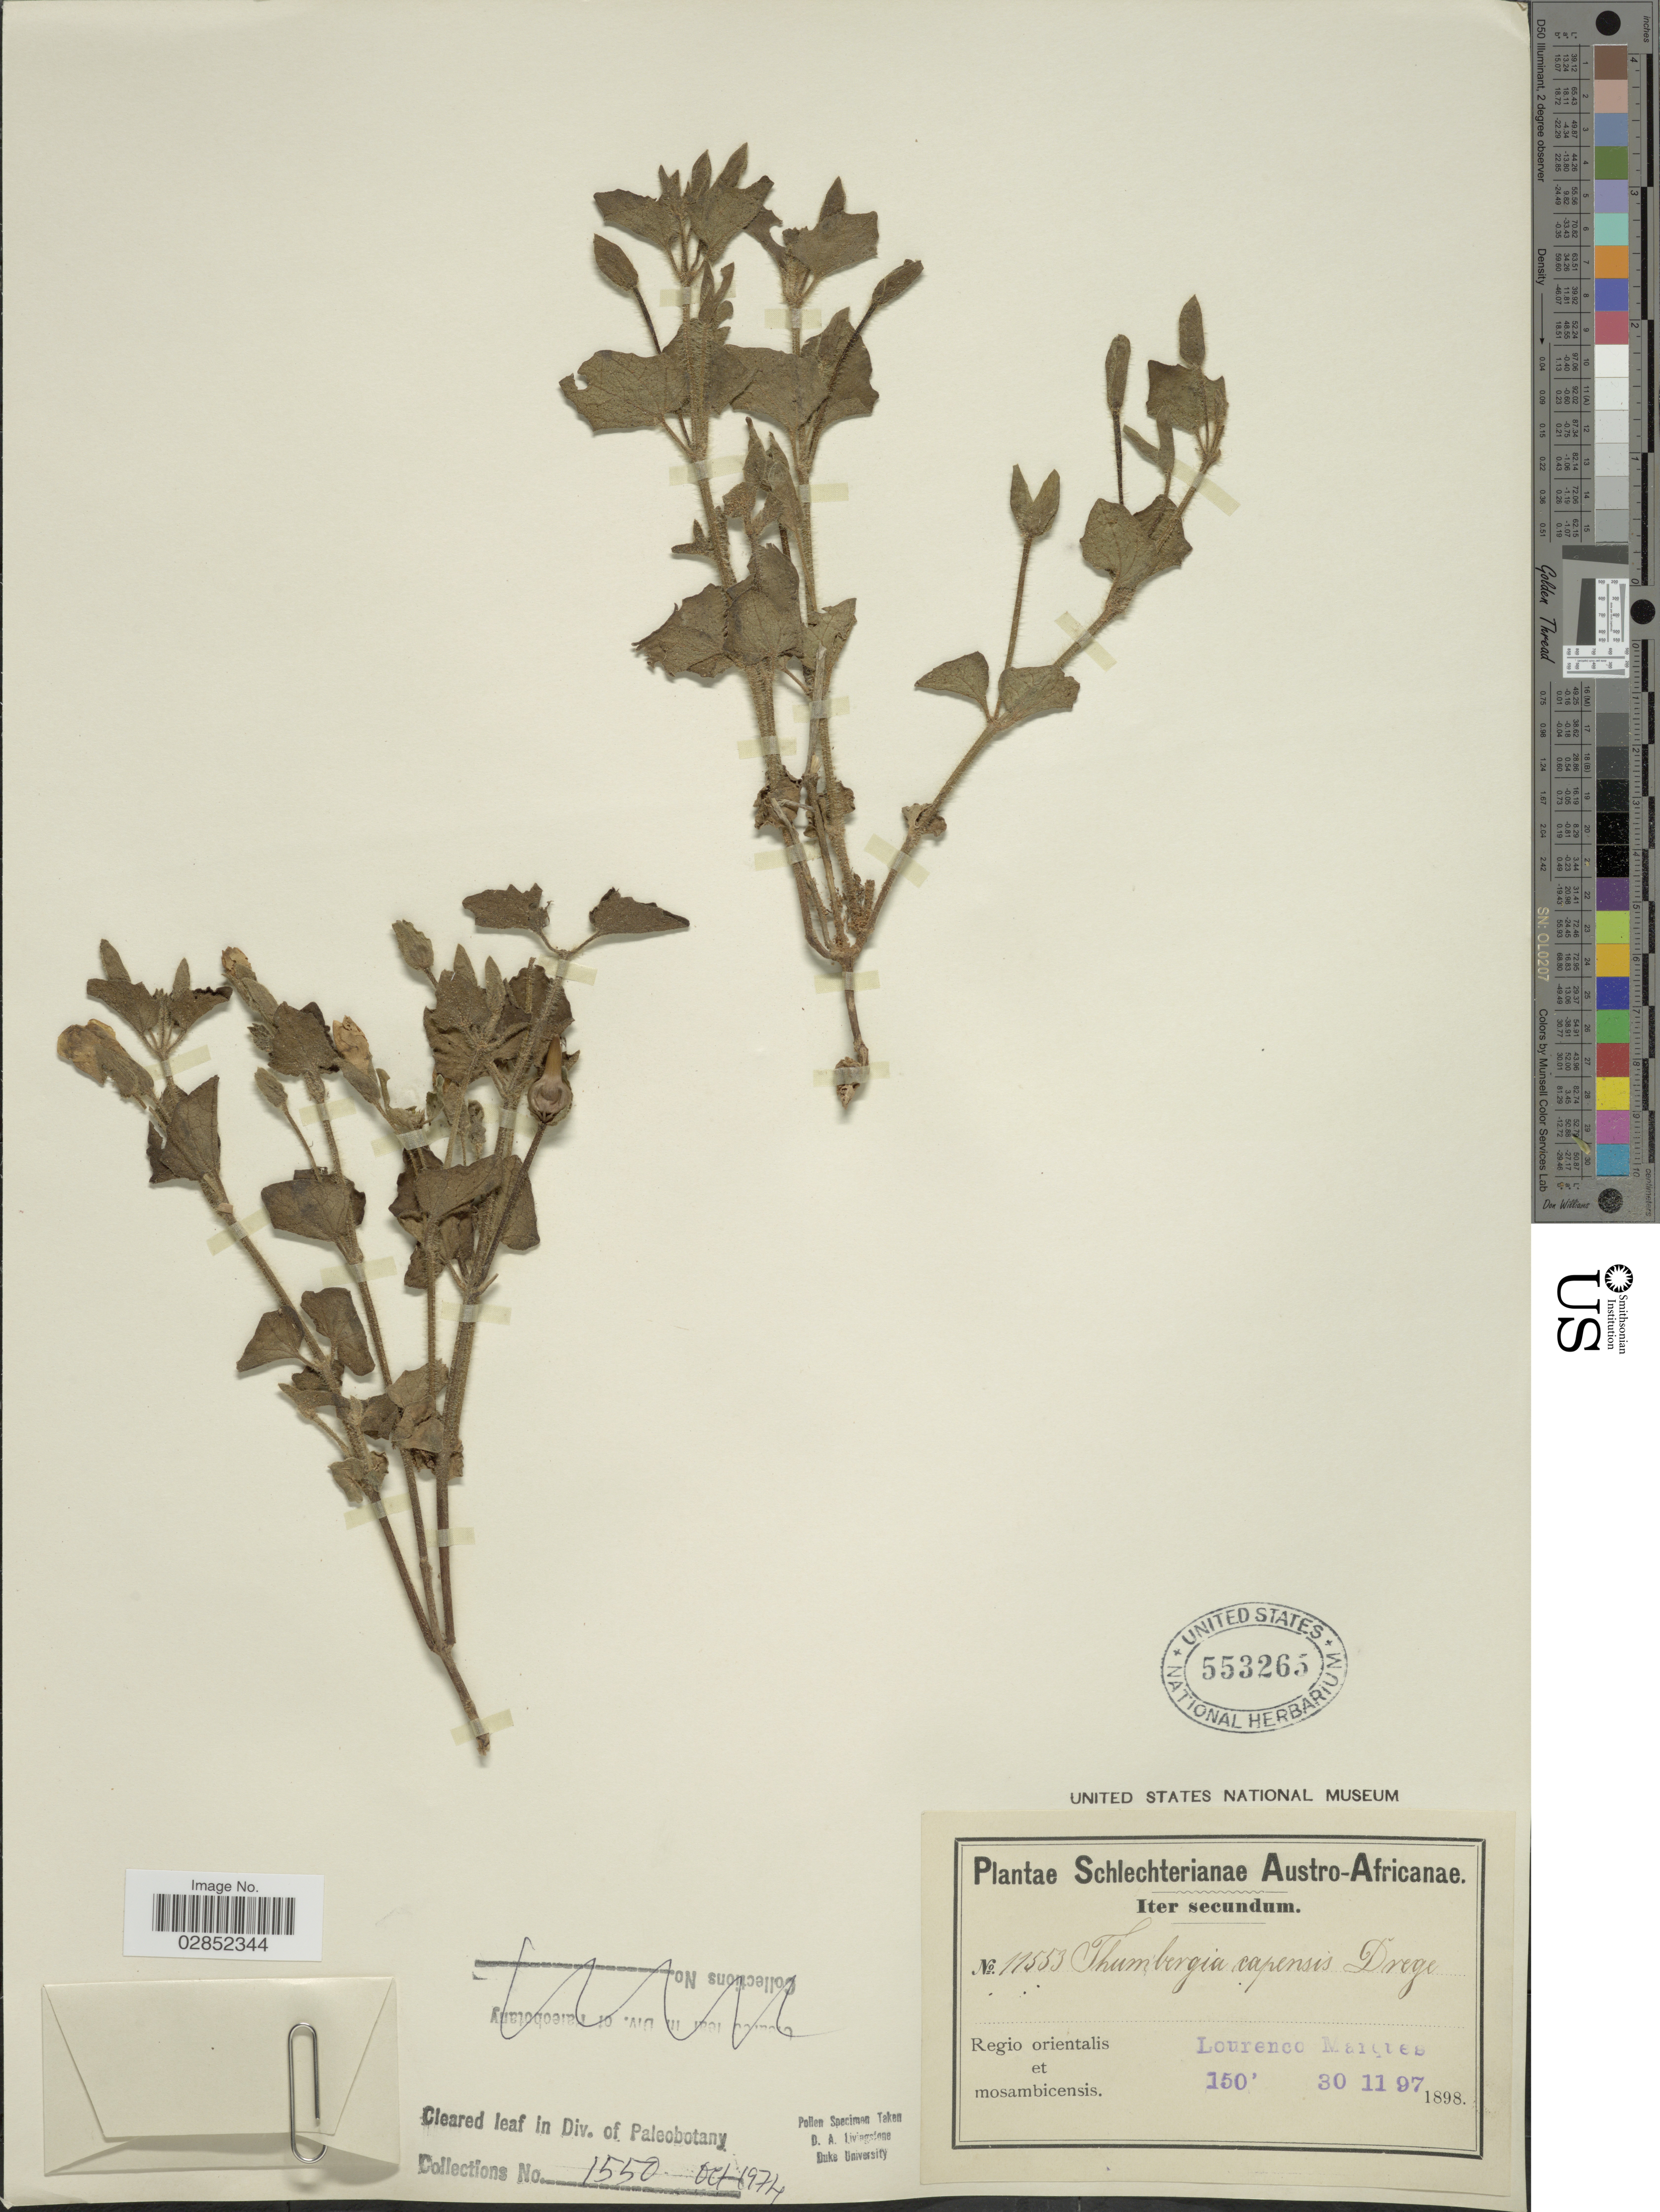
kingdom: Plantae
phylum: Tracheophyta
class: Magnoliopsida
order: Lamiales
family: Acanthaceae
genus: Thunbergia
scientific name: Thunbergia capensis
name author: Retz.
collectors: Schlechter, --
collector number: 11553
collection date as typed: Transcribed d/m/y: 30/11/97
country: Mozambique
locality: Austro-Africanae, Regio orientalis & mosambicensis, Lourenco Marques.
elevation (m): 46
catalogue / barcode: US 553265